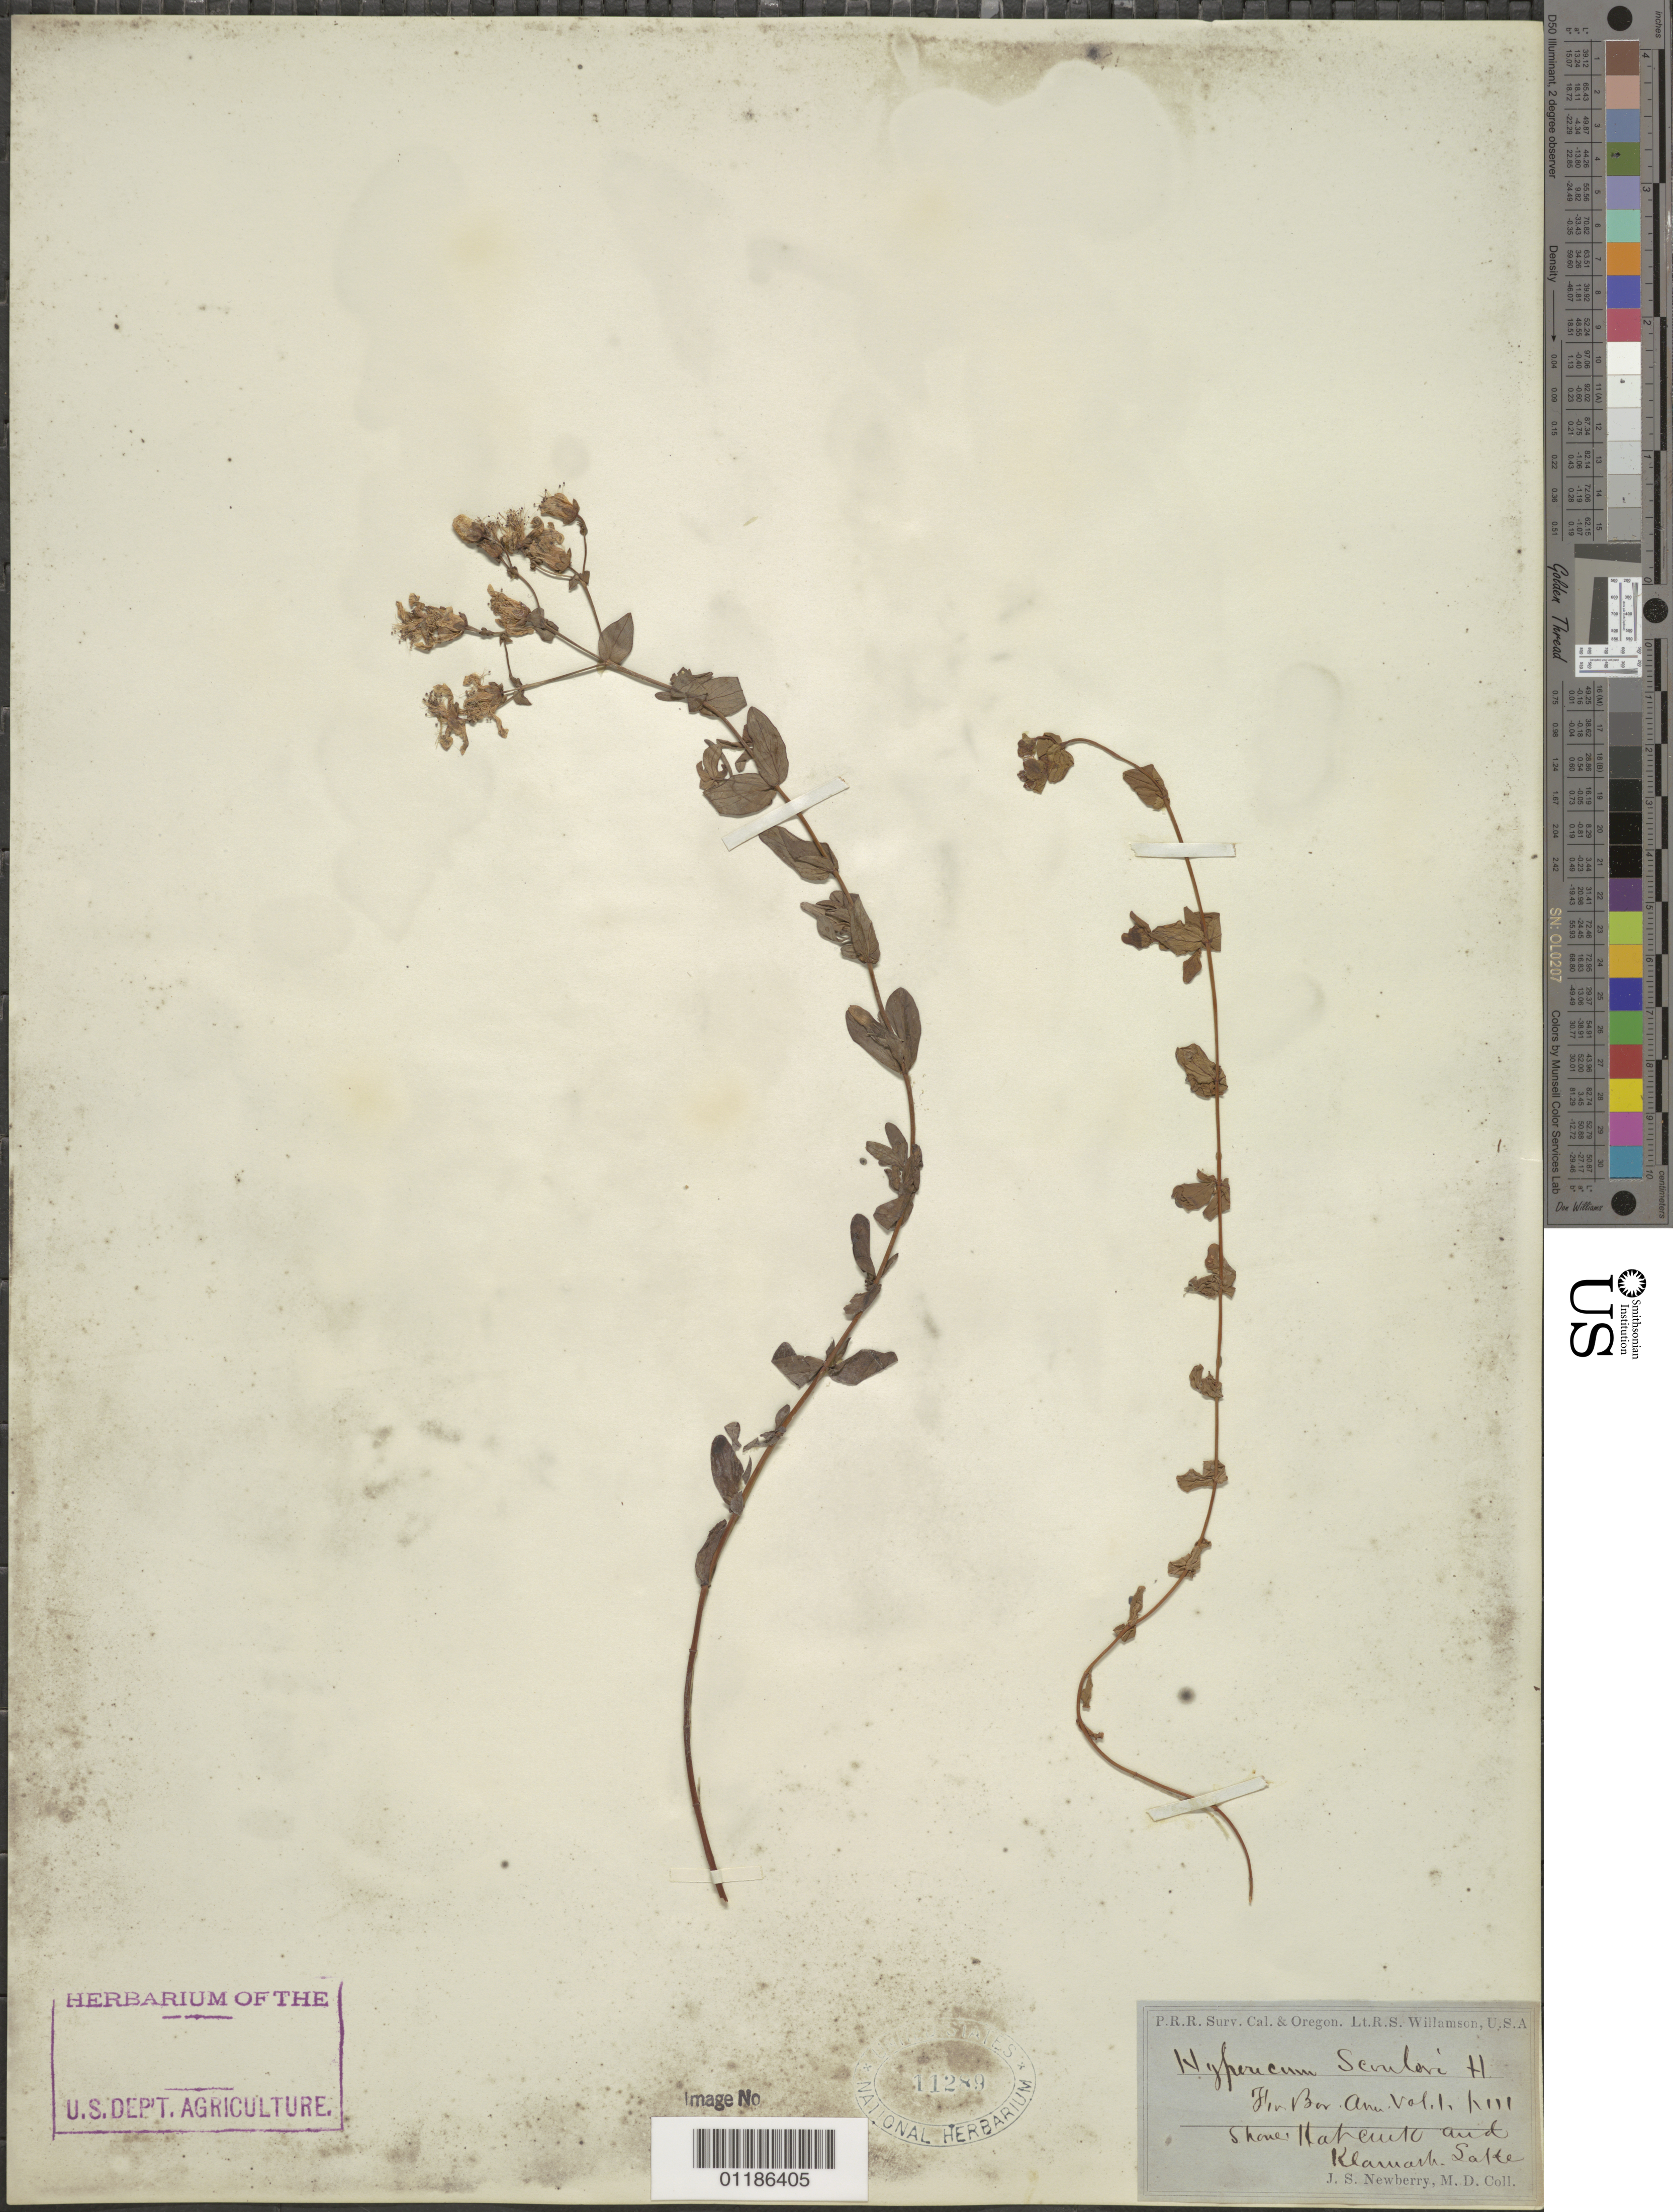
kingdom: Plantae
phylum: Tracheophyta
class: Magnoliopsida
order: Malpighiales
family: Hypericaceae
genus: Hypericum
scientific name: Hypericum scouleri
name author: Hook.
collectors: J. S. Newberry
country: United States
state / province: Oregon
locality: Shores of Klamath Lake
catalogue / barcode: US 11289